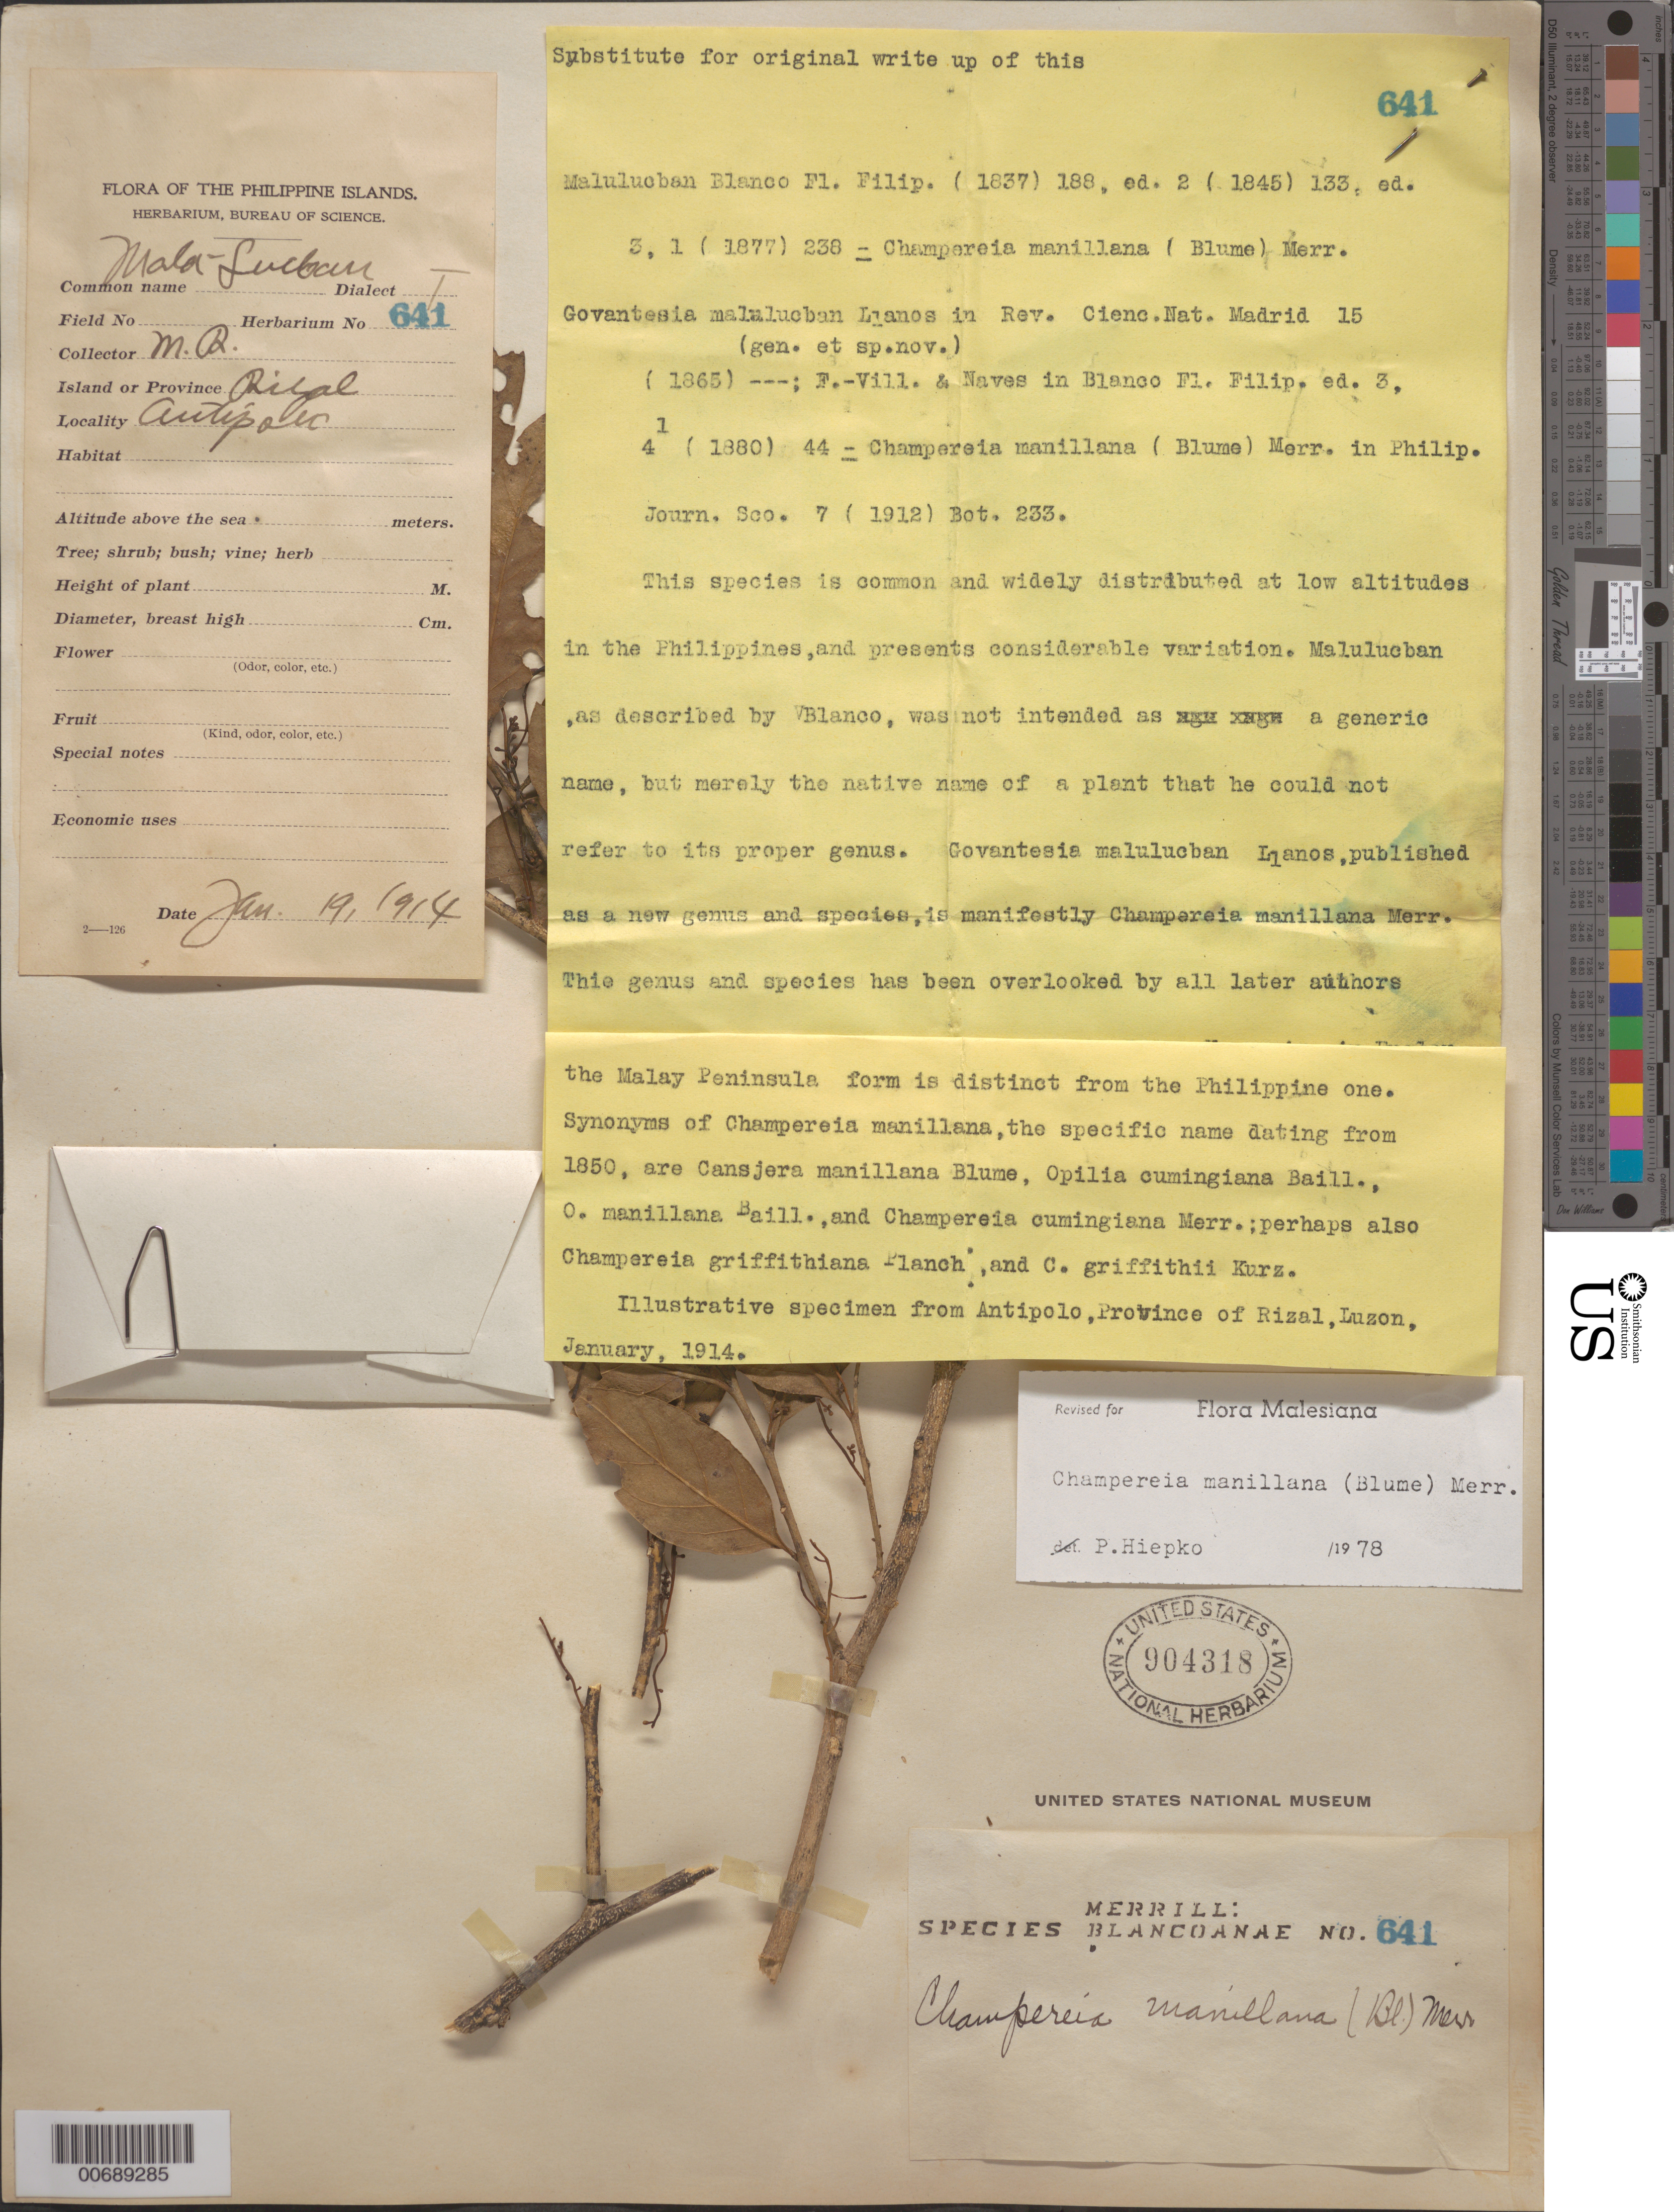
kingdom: Plantae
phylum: Tracheophyta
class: Magnoliopsida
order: Santalales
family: Opiliaceae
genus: Champereia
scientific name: Champereia manillana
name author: (Blume) Merr.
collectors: M. Ramos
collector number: Sp. Blancoan. 0641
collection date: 1914-01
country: Philippines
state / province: Calabarzon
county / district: Rizal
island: Luzon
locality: Antipolo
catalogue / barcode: US 904318